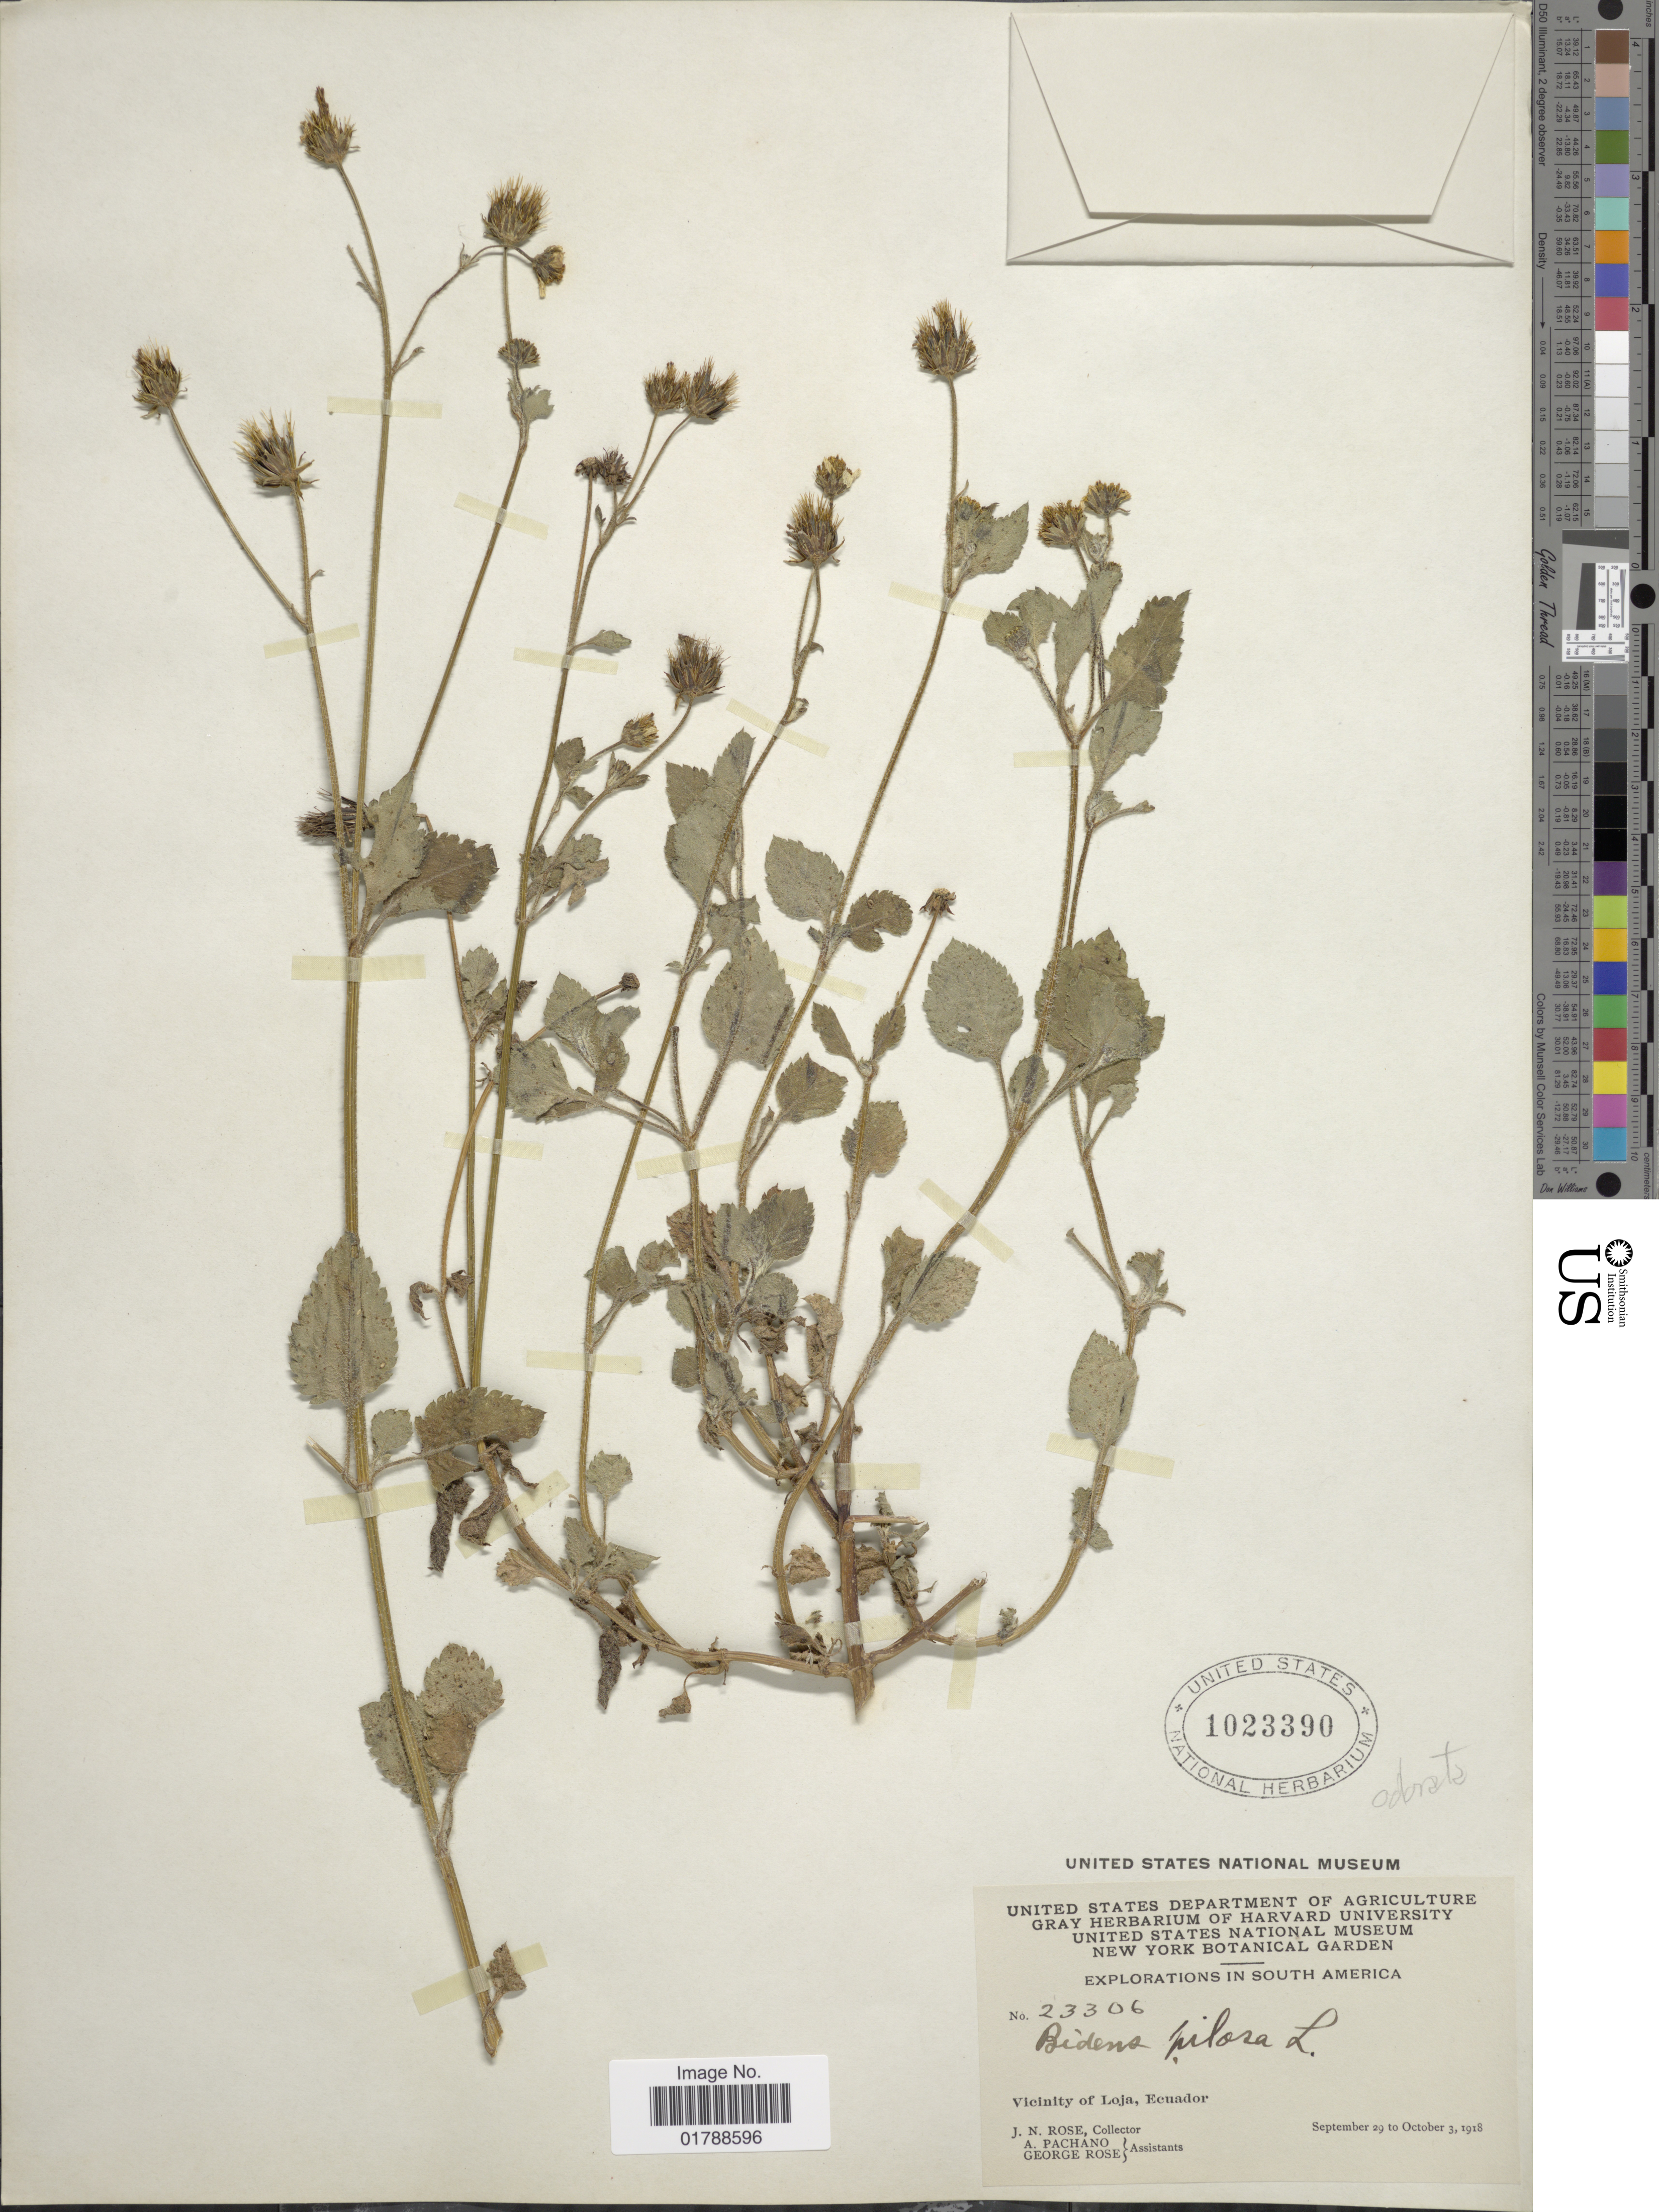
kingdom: Plantae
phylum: Tracheophyta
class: Magnoliopsida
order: Asterales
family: Asteraceae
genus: Bidens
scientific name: Bidens odorata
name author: Cav.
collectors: J. N. Rose, A. Pachano & G. Rose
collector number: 23306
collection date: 1918-09-29/1918-10-03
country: Ecuador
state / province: Loja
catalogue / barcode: US 1023390